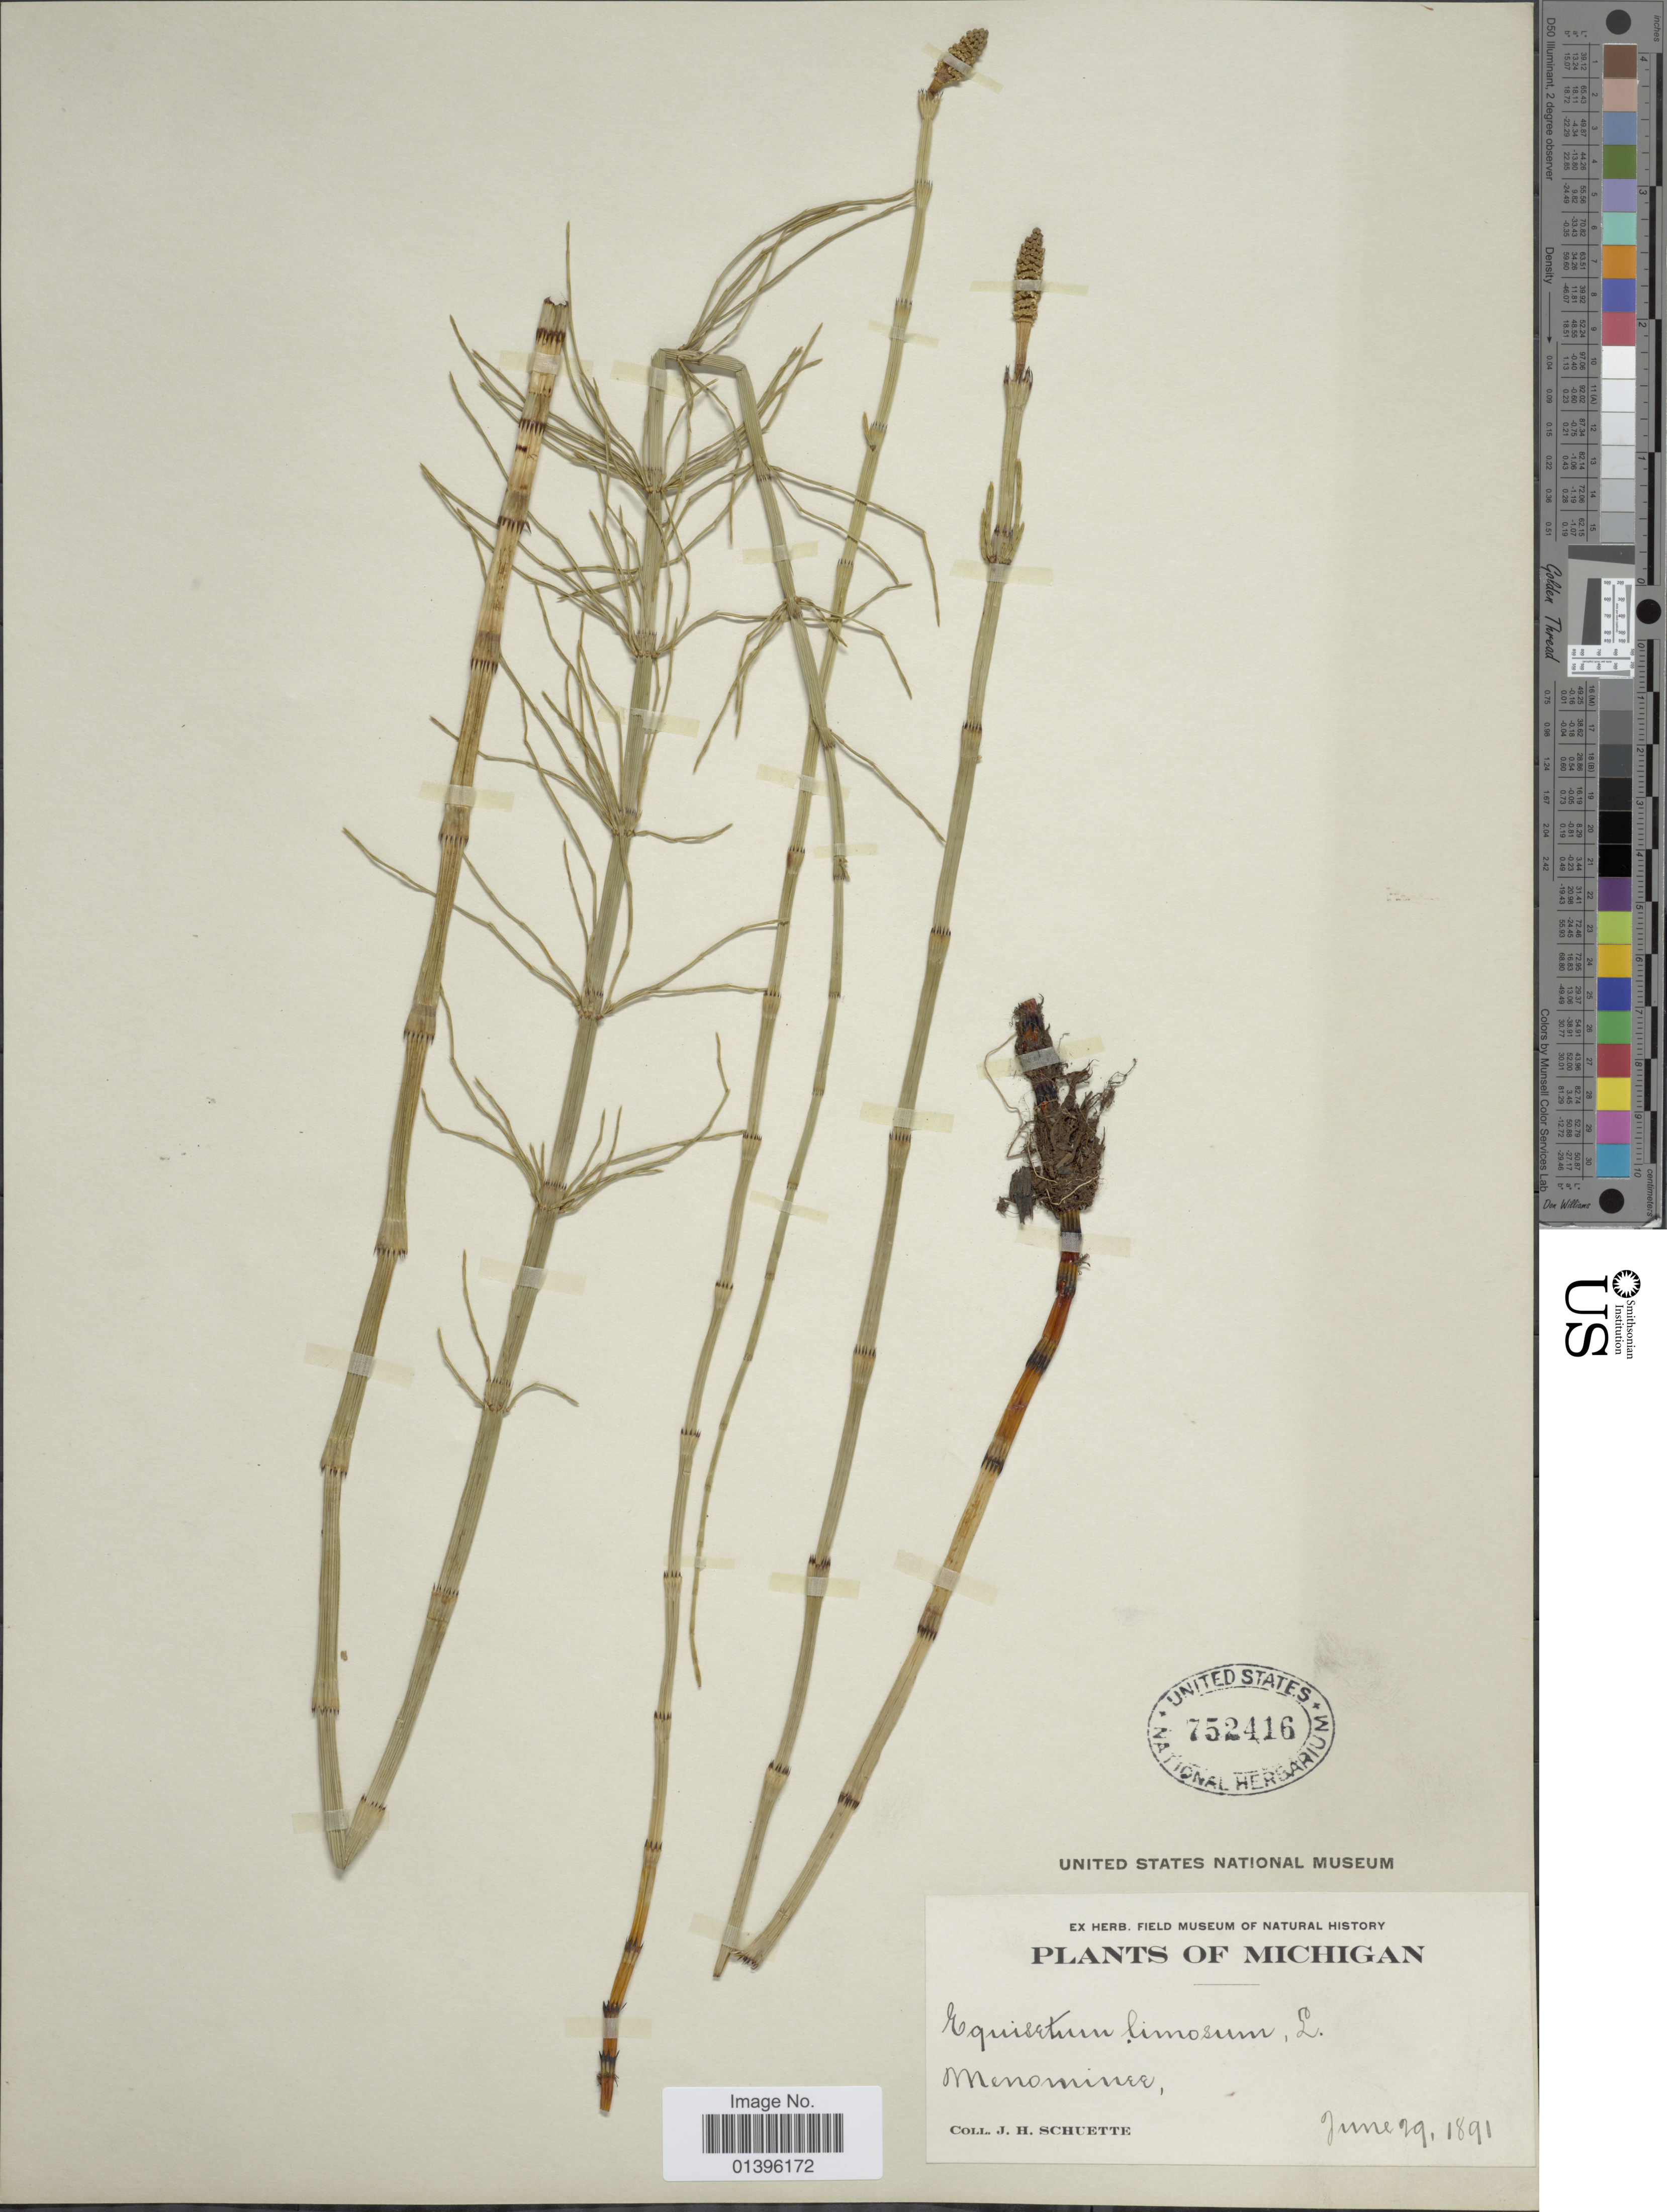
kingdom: Plantae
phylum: Tracheophyta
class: Polypodiopsida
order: Equisetales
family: Equisetaceae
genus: Equisetum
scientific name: Equisetum fluviatile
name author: L.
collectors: J. H. Schuette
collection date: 1891-06-29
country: United States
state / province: Michigan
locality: Menominee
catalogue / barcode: US 752416